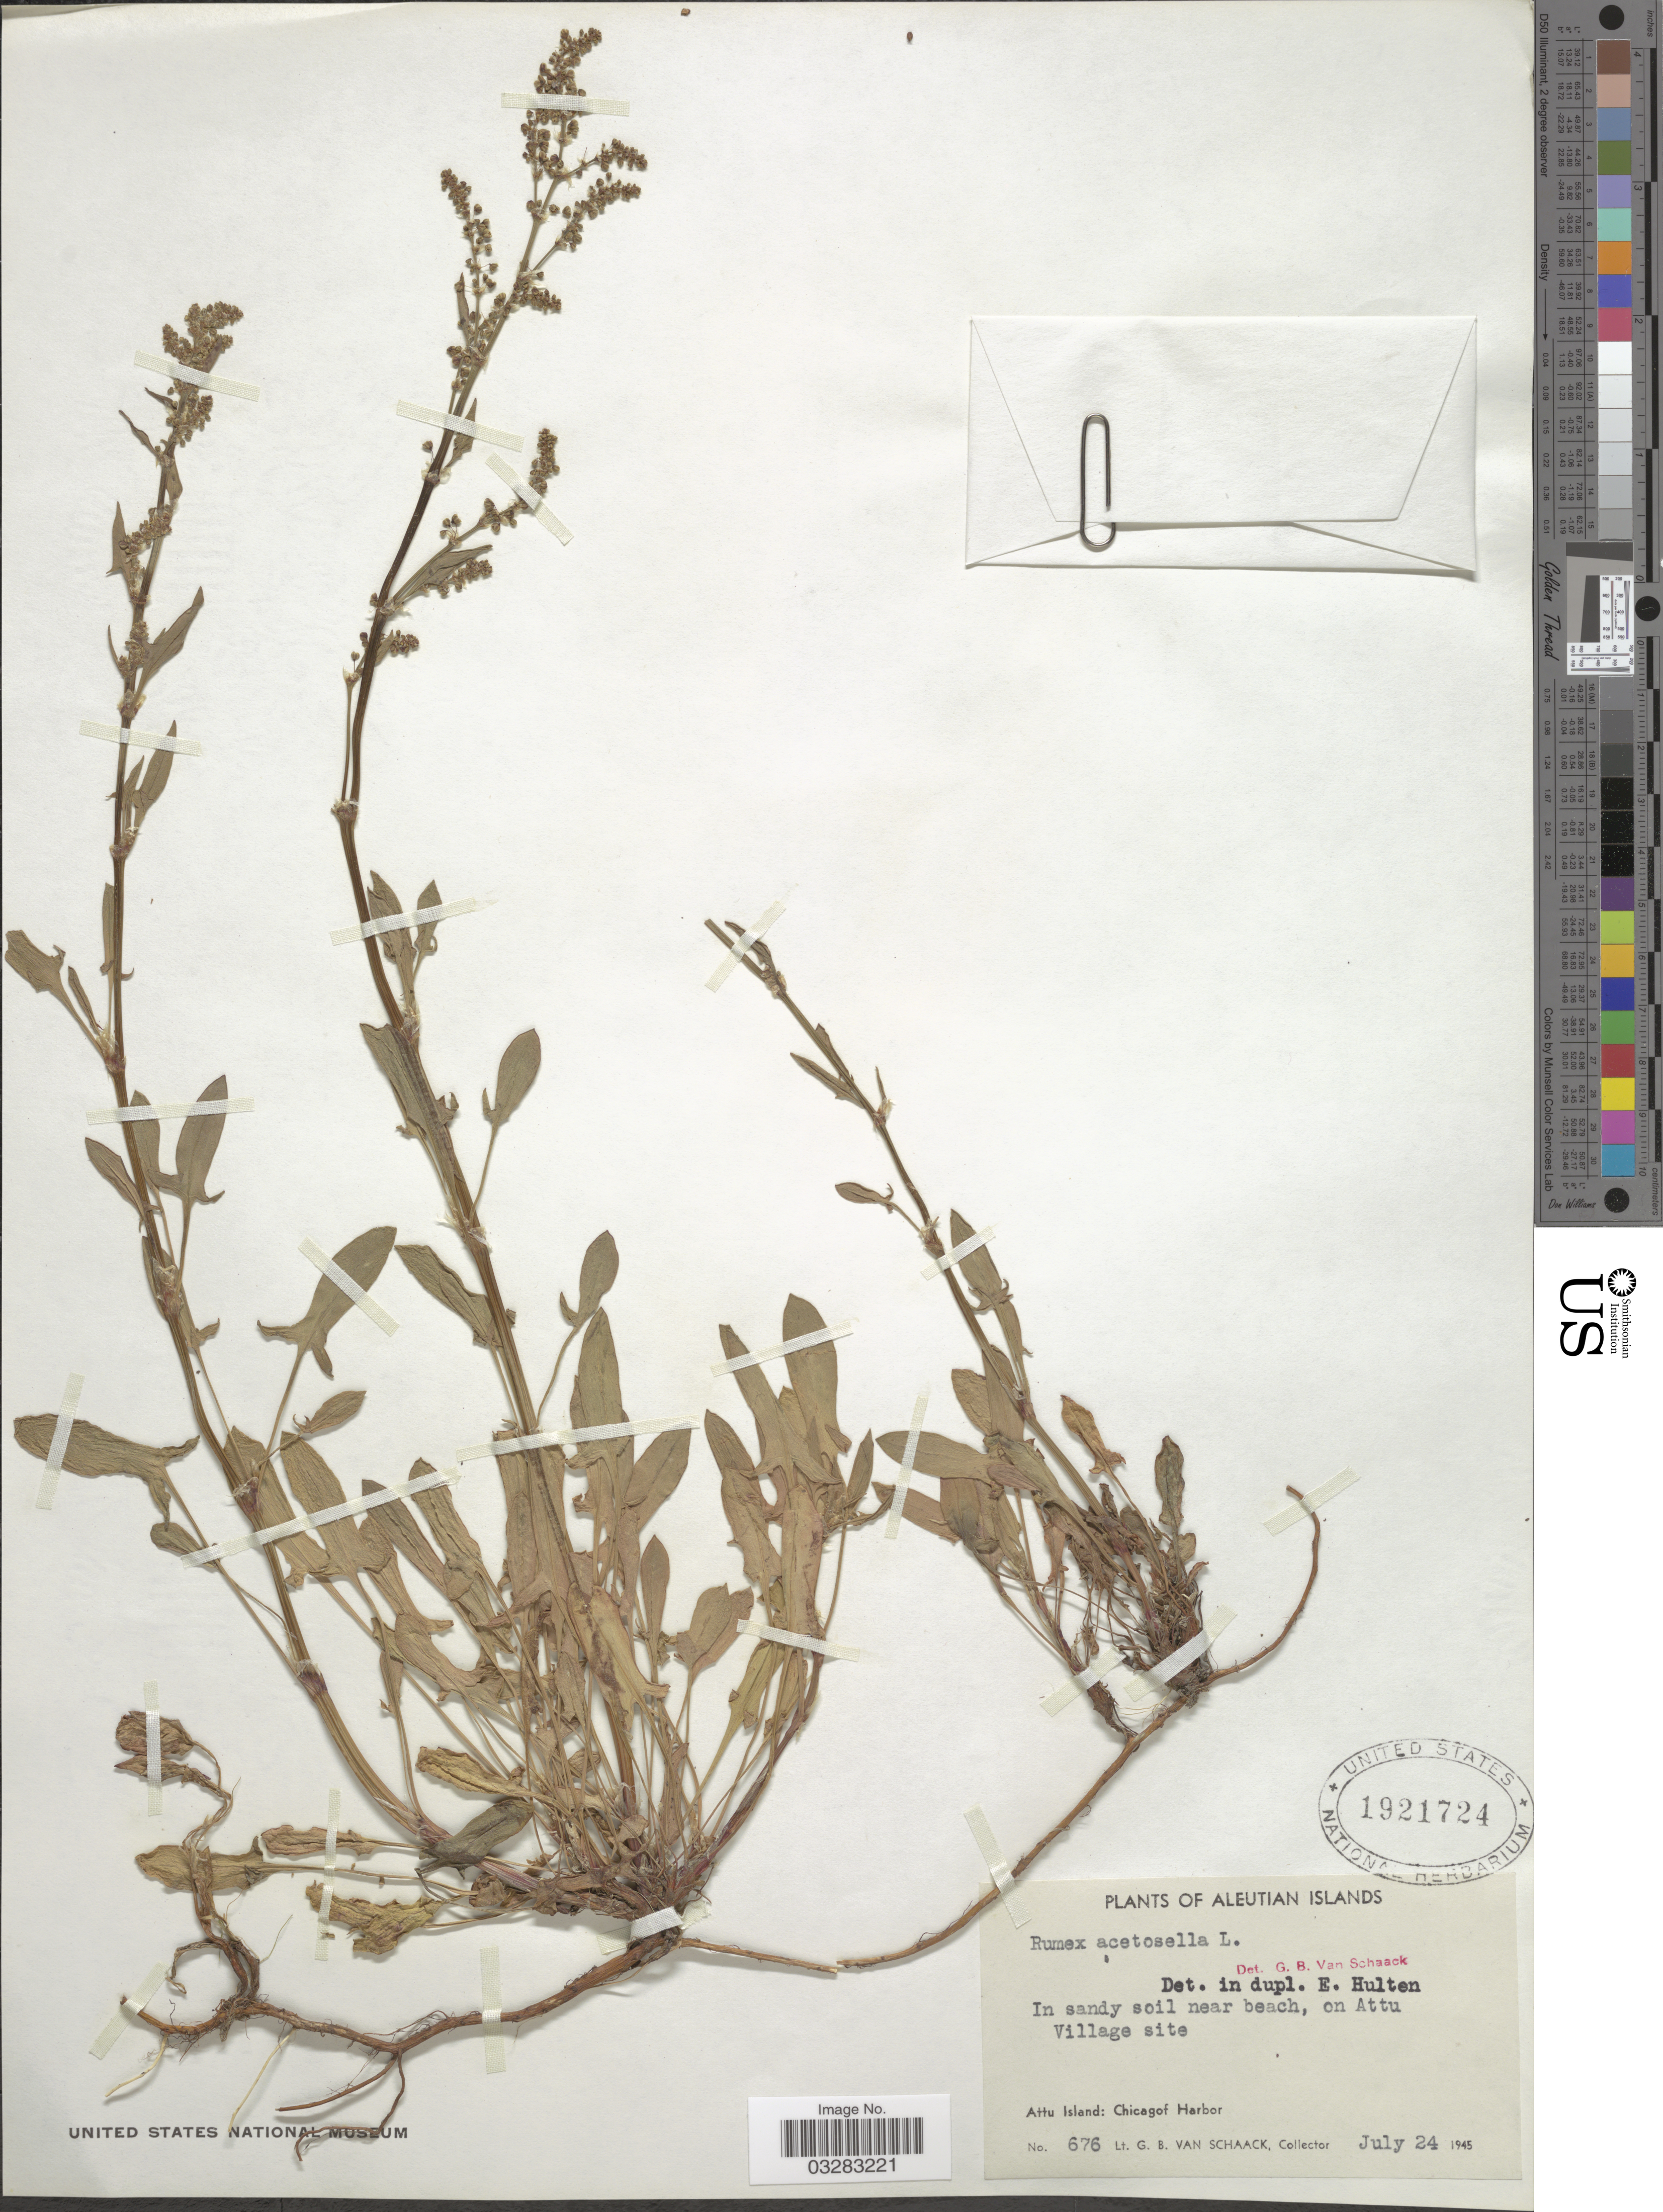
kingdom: Plantae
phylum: Tracheophyta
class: Magnoliopsida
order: Caryophyllales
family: Polygonaceae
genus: Rumex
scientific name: Rumex acetosella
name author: L.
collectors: G. Van Schaack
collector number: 676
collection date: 1945-07-24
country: United States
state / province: Alaska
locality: Aleutian Islands. In sandy soil near beach, on Attu Village site. Attu Island: Chicagof Harbor.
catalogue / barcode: US 1921724